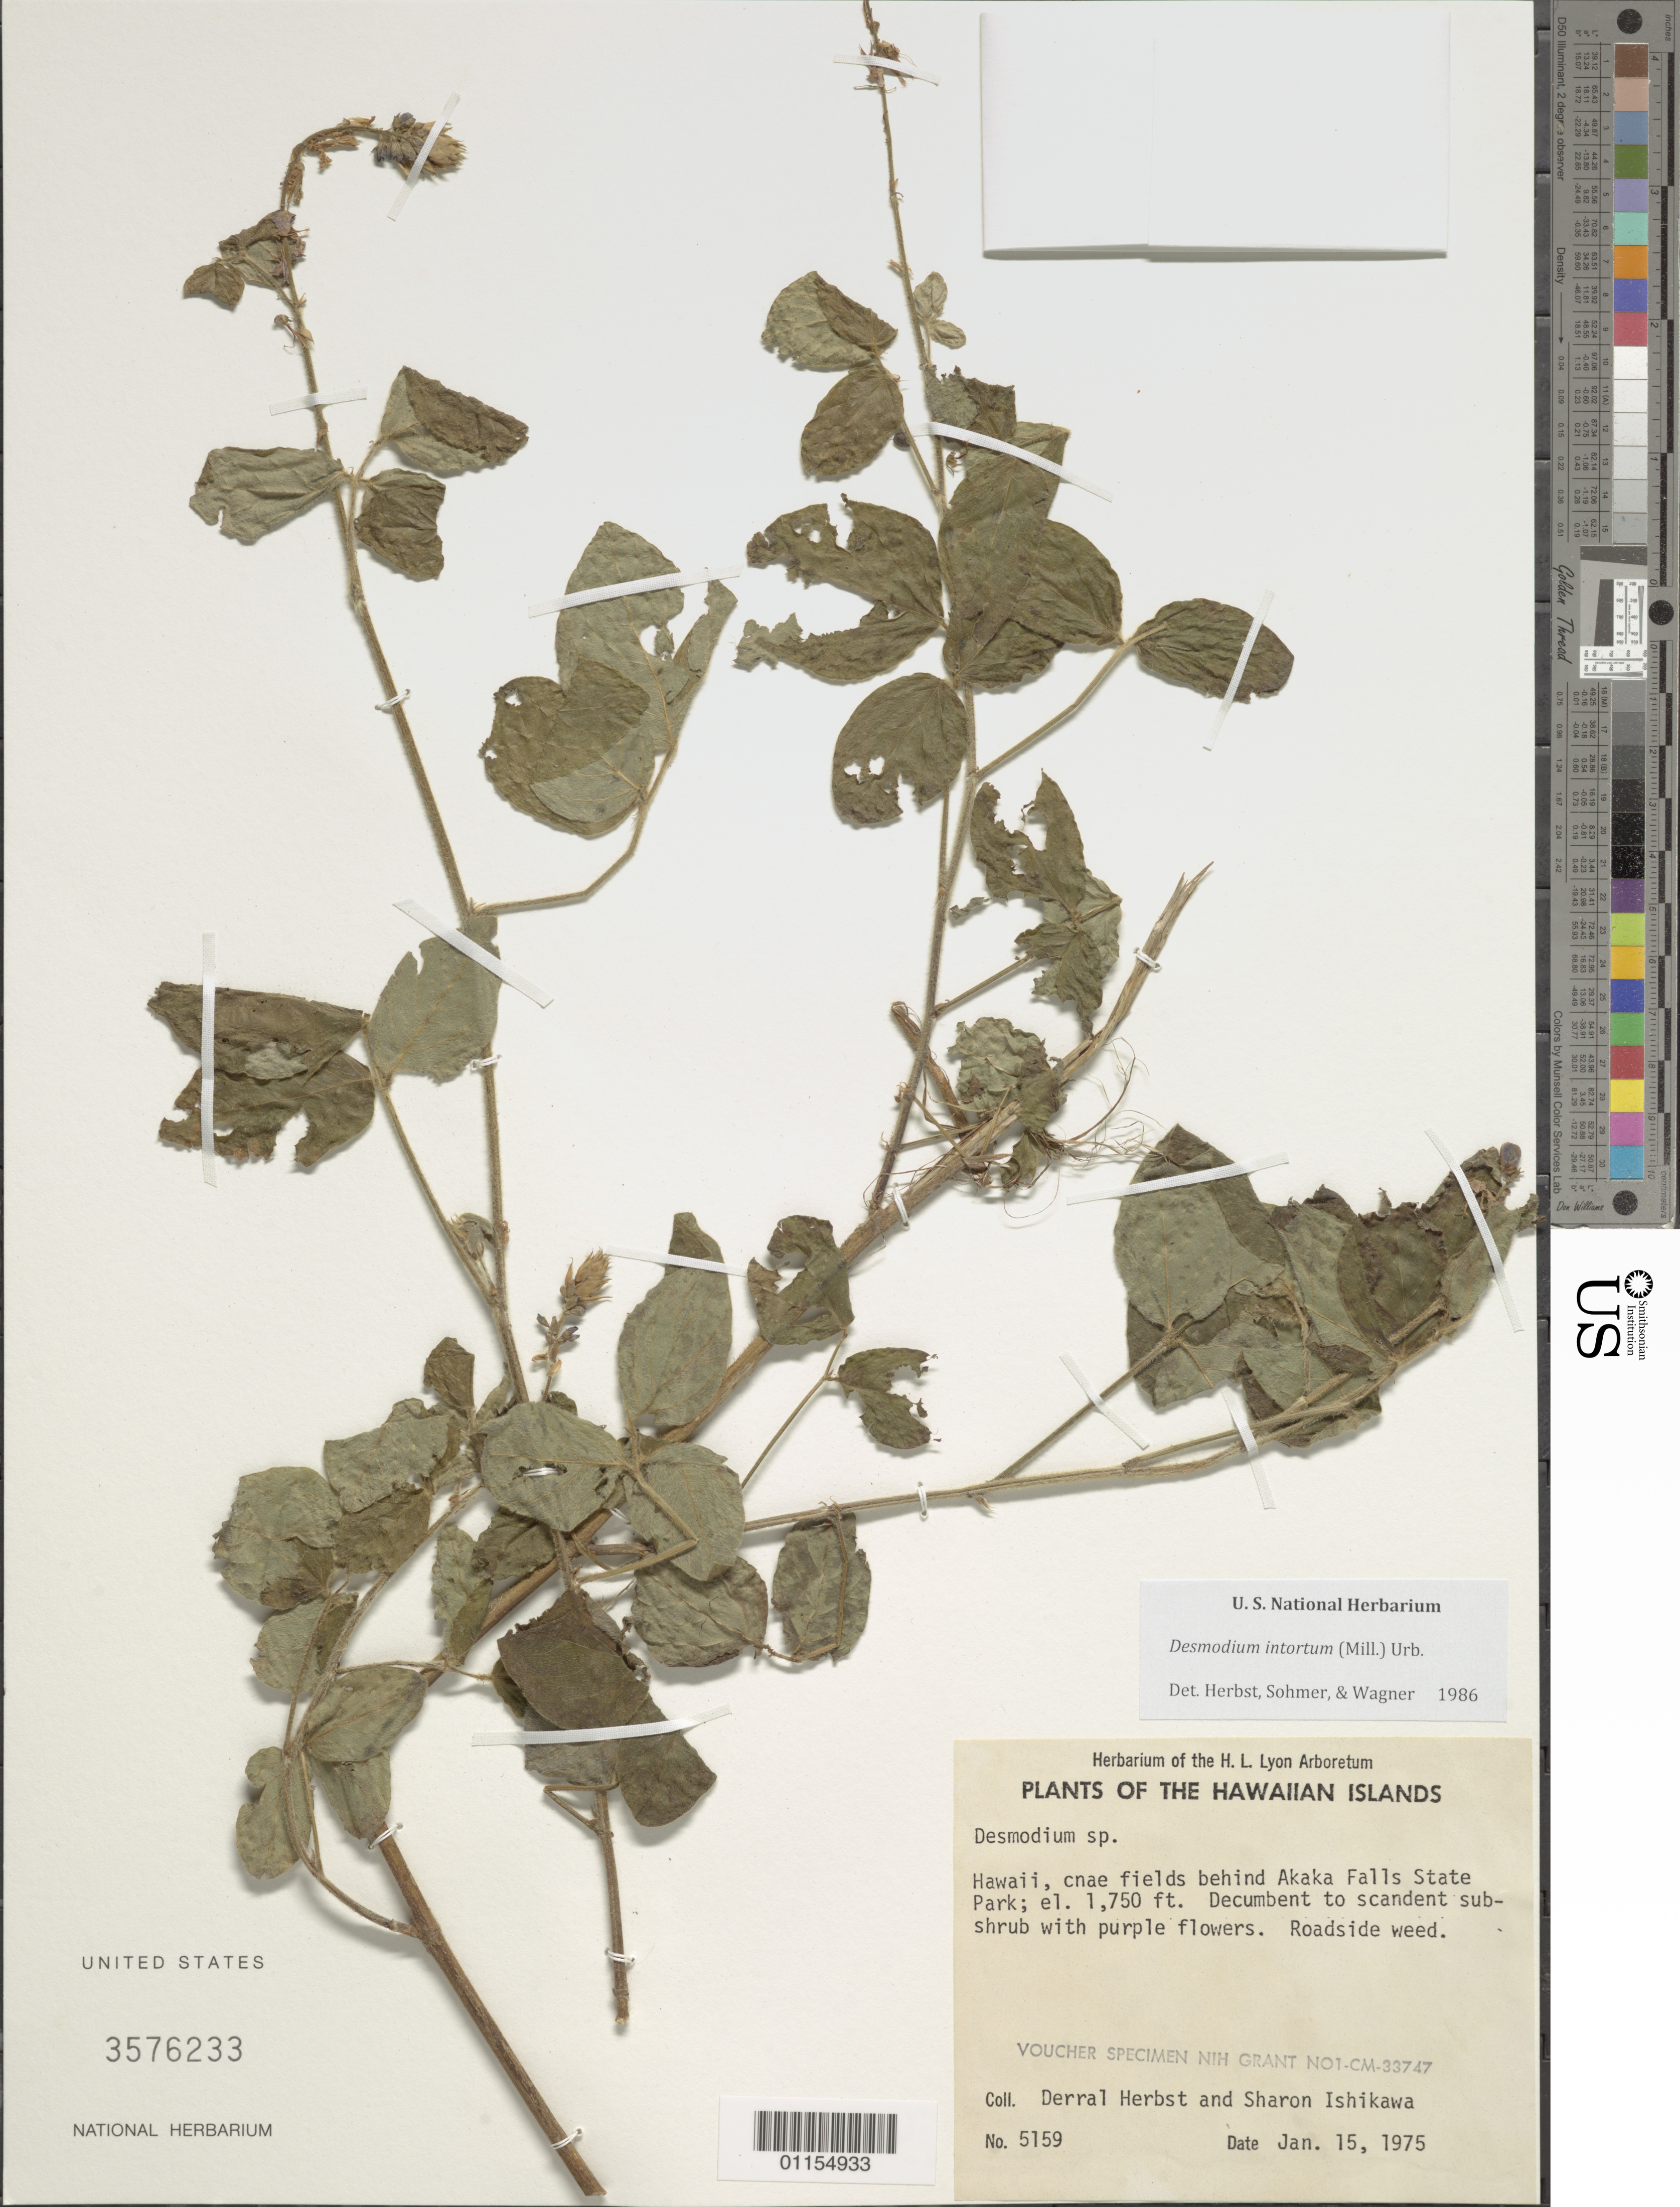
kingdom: Plantae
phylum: Tracheophyta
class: Magnoliopsida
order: Fabales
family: Fabaceae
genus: Desmodium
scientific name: Desmodium intortum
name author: (Mill.) Urb.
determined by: Herbst, D. R.; Sohmer, S. H.; Wagner, W. L.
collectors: D. R. Herbst & S. Ishikawa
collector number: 5159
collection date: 1975-01-15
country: United States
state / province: Hawaii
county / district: Hawaii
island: Hawaii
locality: Cane fields behind Akaka Falls State Park.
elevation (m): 533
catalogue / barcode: US 3576233